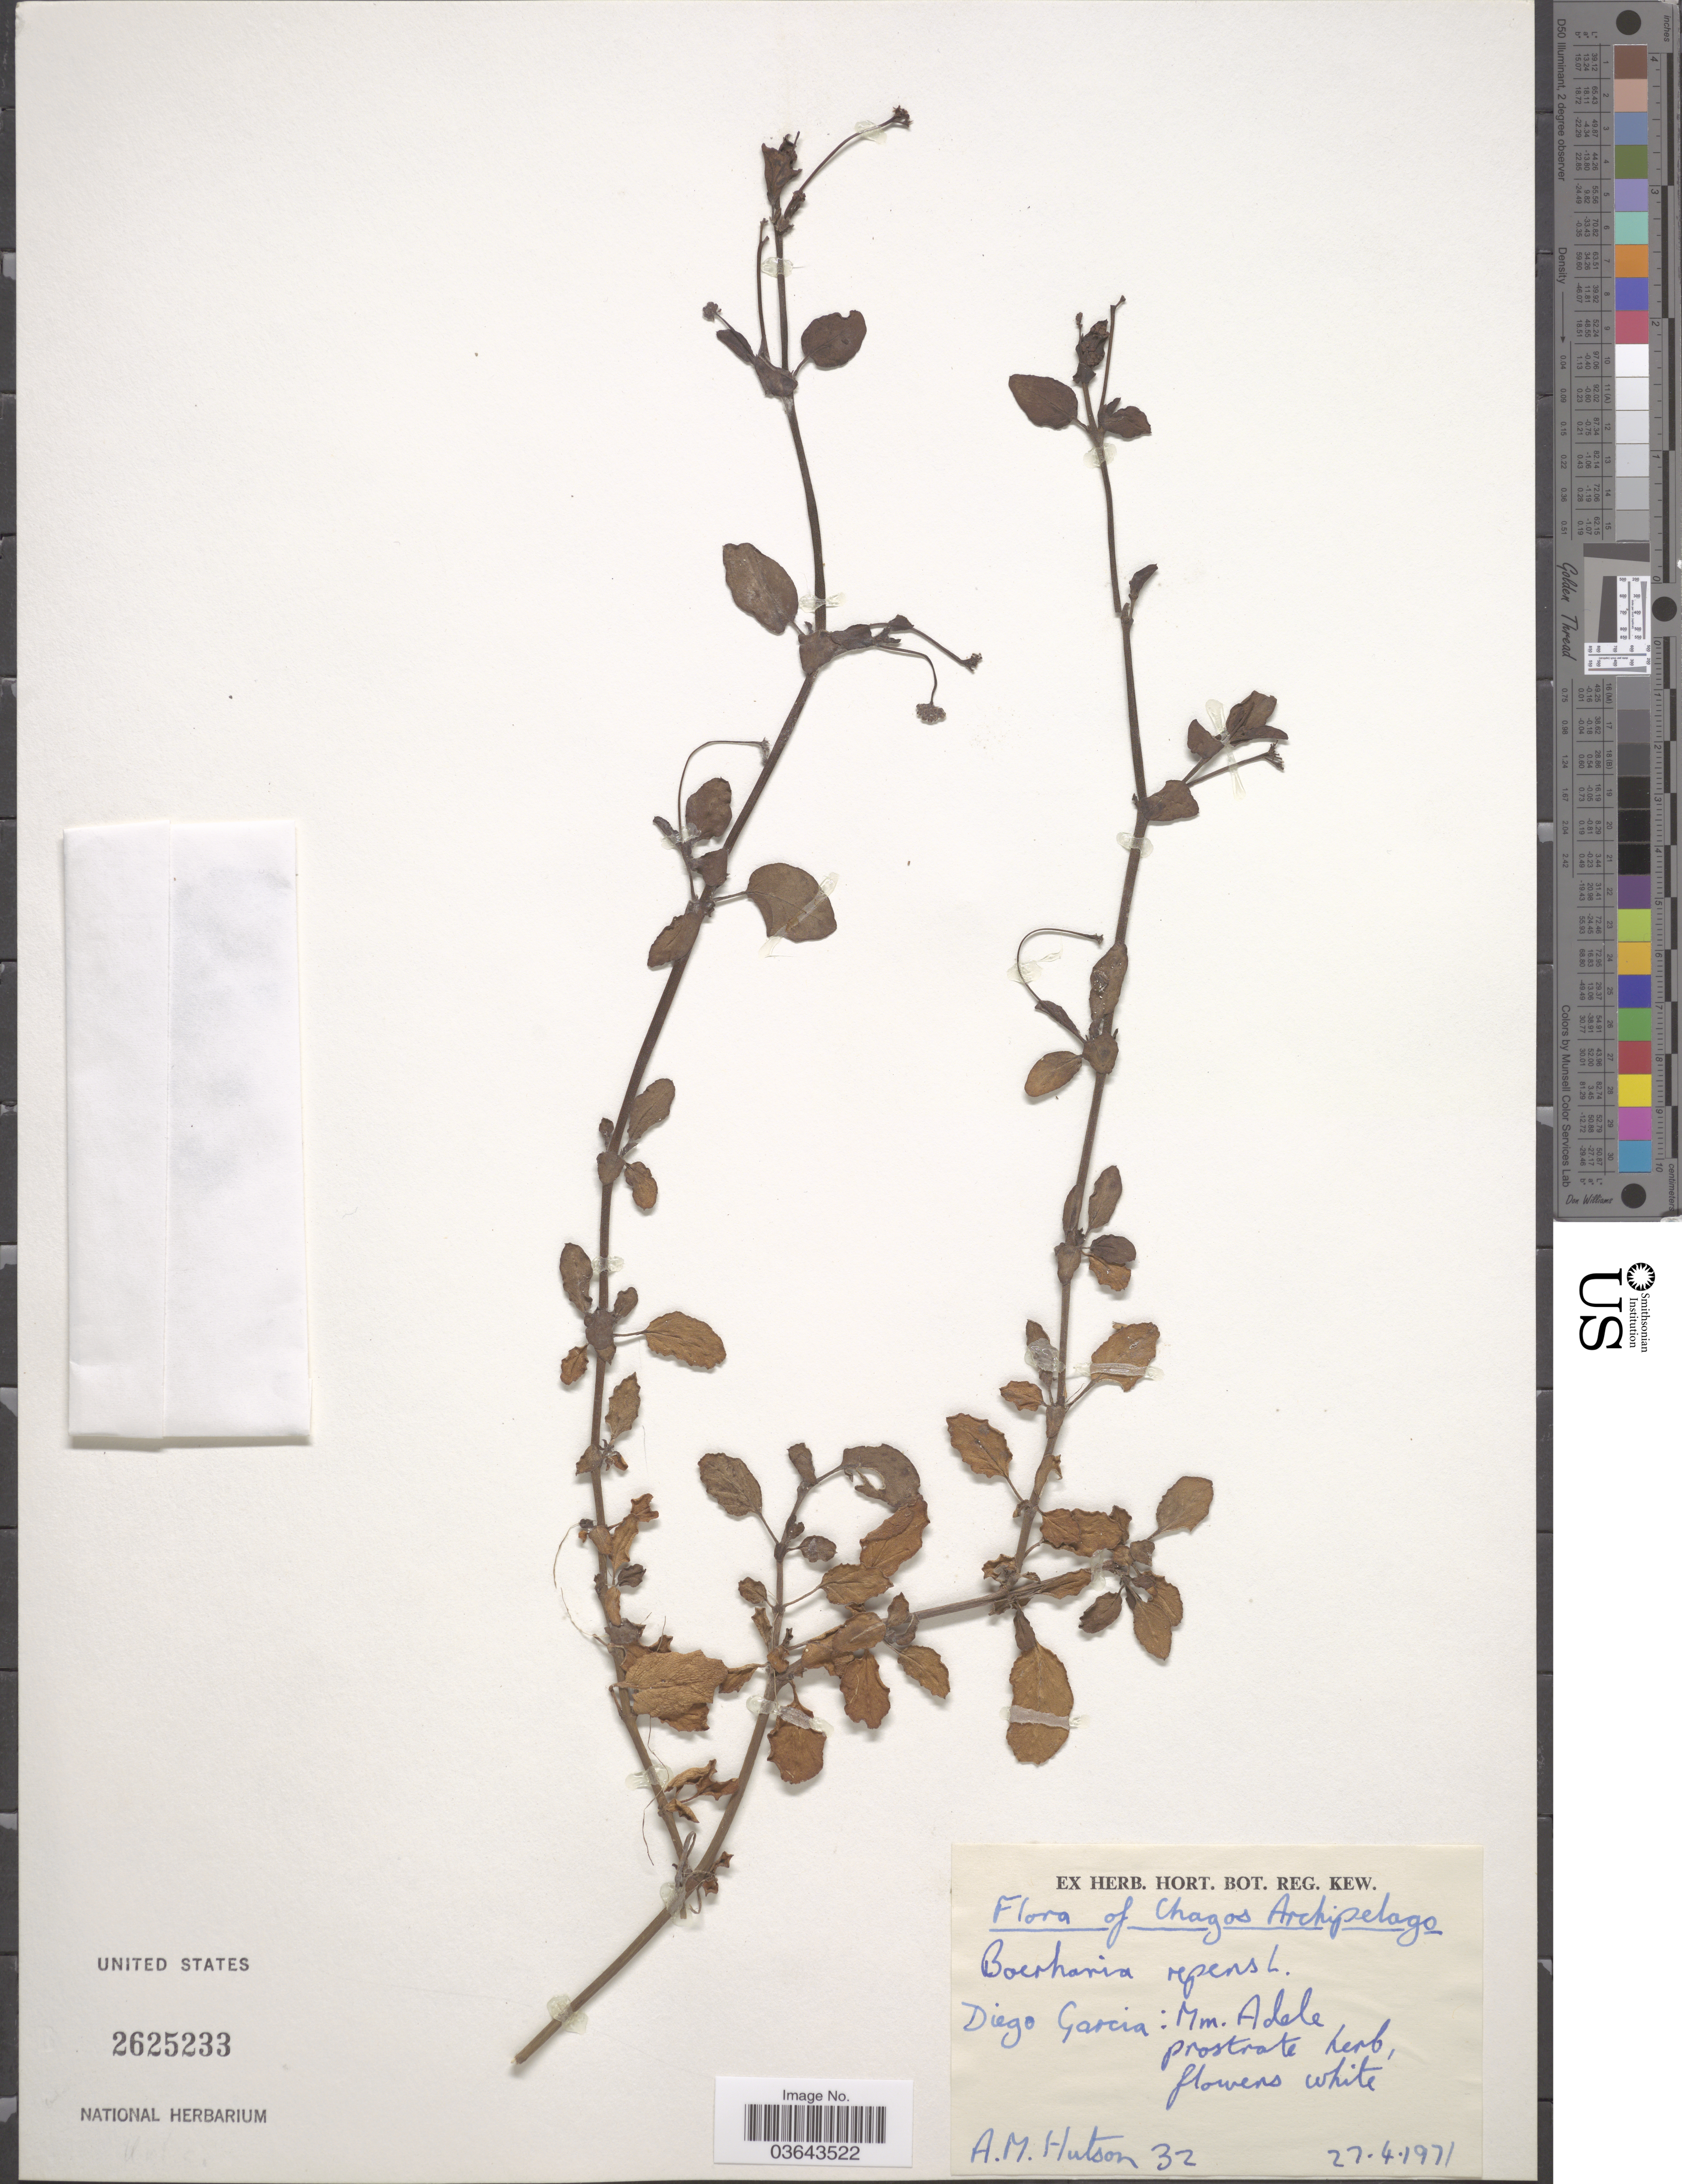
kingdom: Plantae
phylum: Tracheophyta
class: Magnoliopsida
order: Caryophyllales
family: Nyctaginaceae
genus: Boerhavia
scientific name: Boerhavia repens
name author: L.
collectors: A. Hutson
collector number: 32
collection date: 1971-04-27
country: British Indian Ocean Territory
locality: Diego Garcia: Mm. Adele.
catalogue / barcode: US 2625233